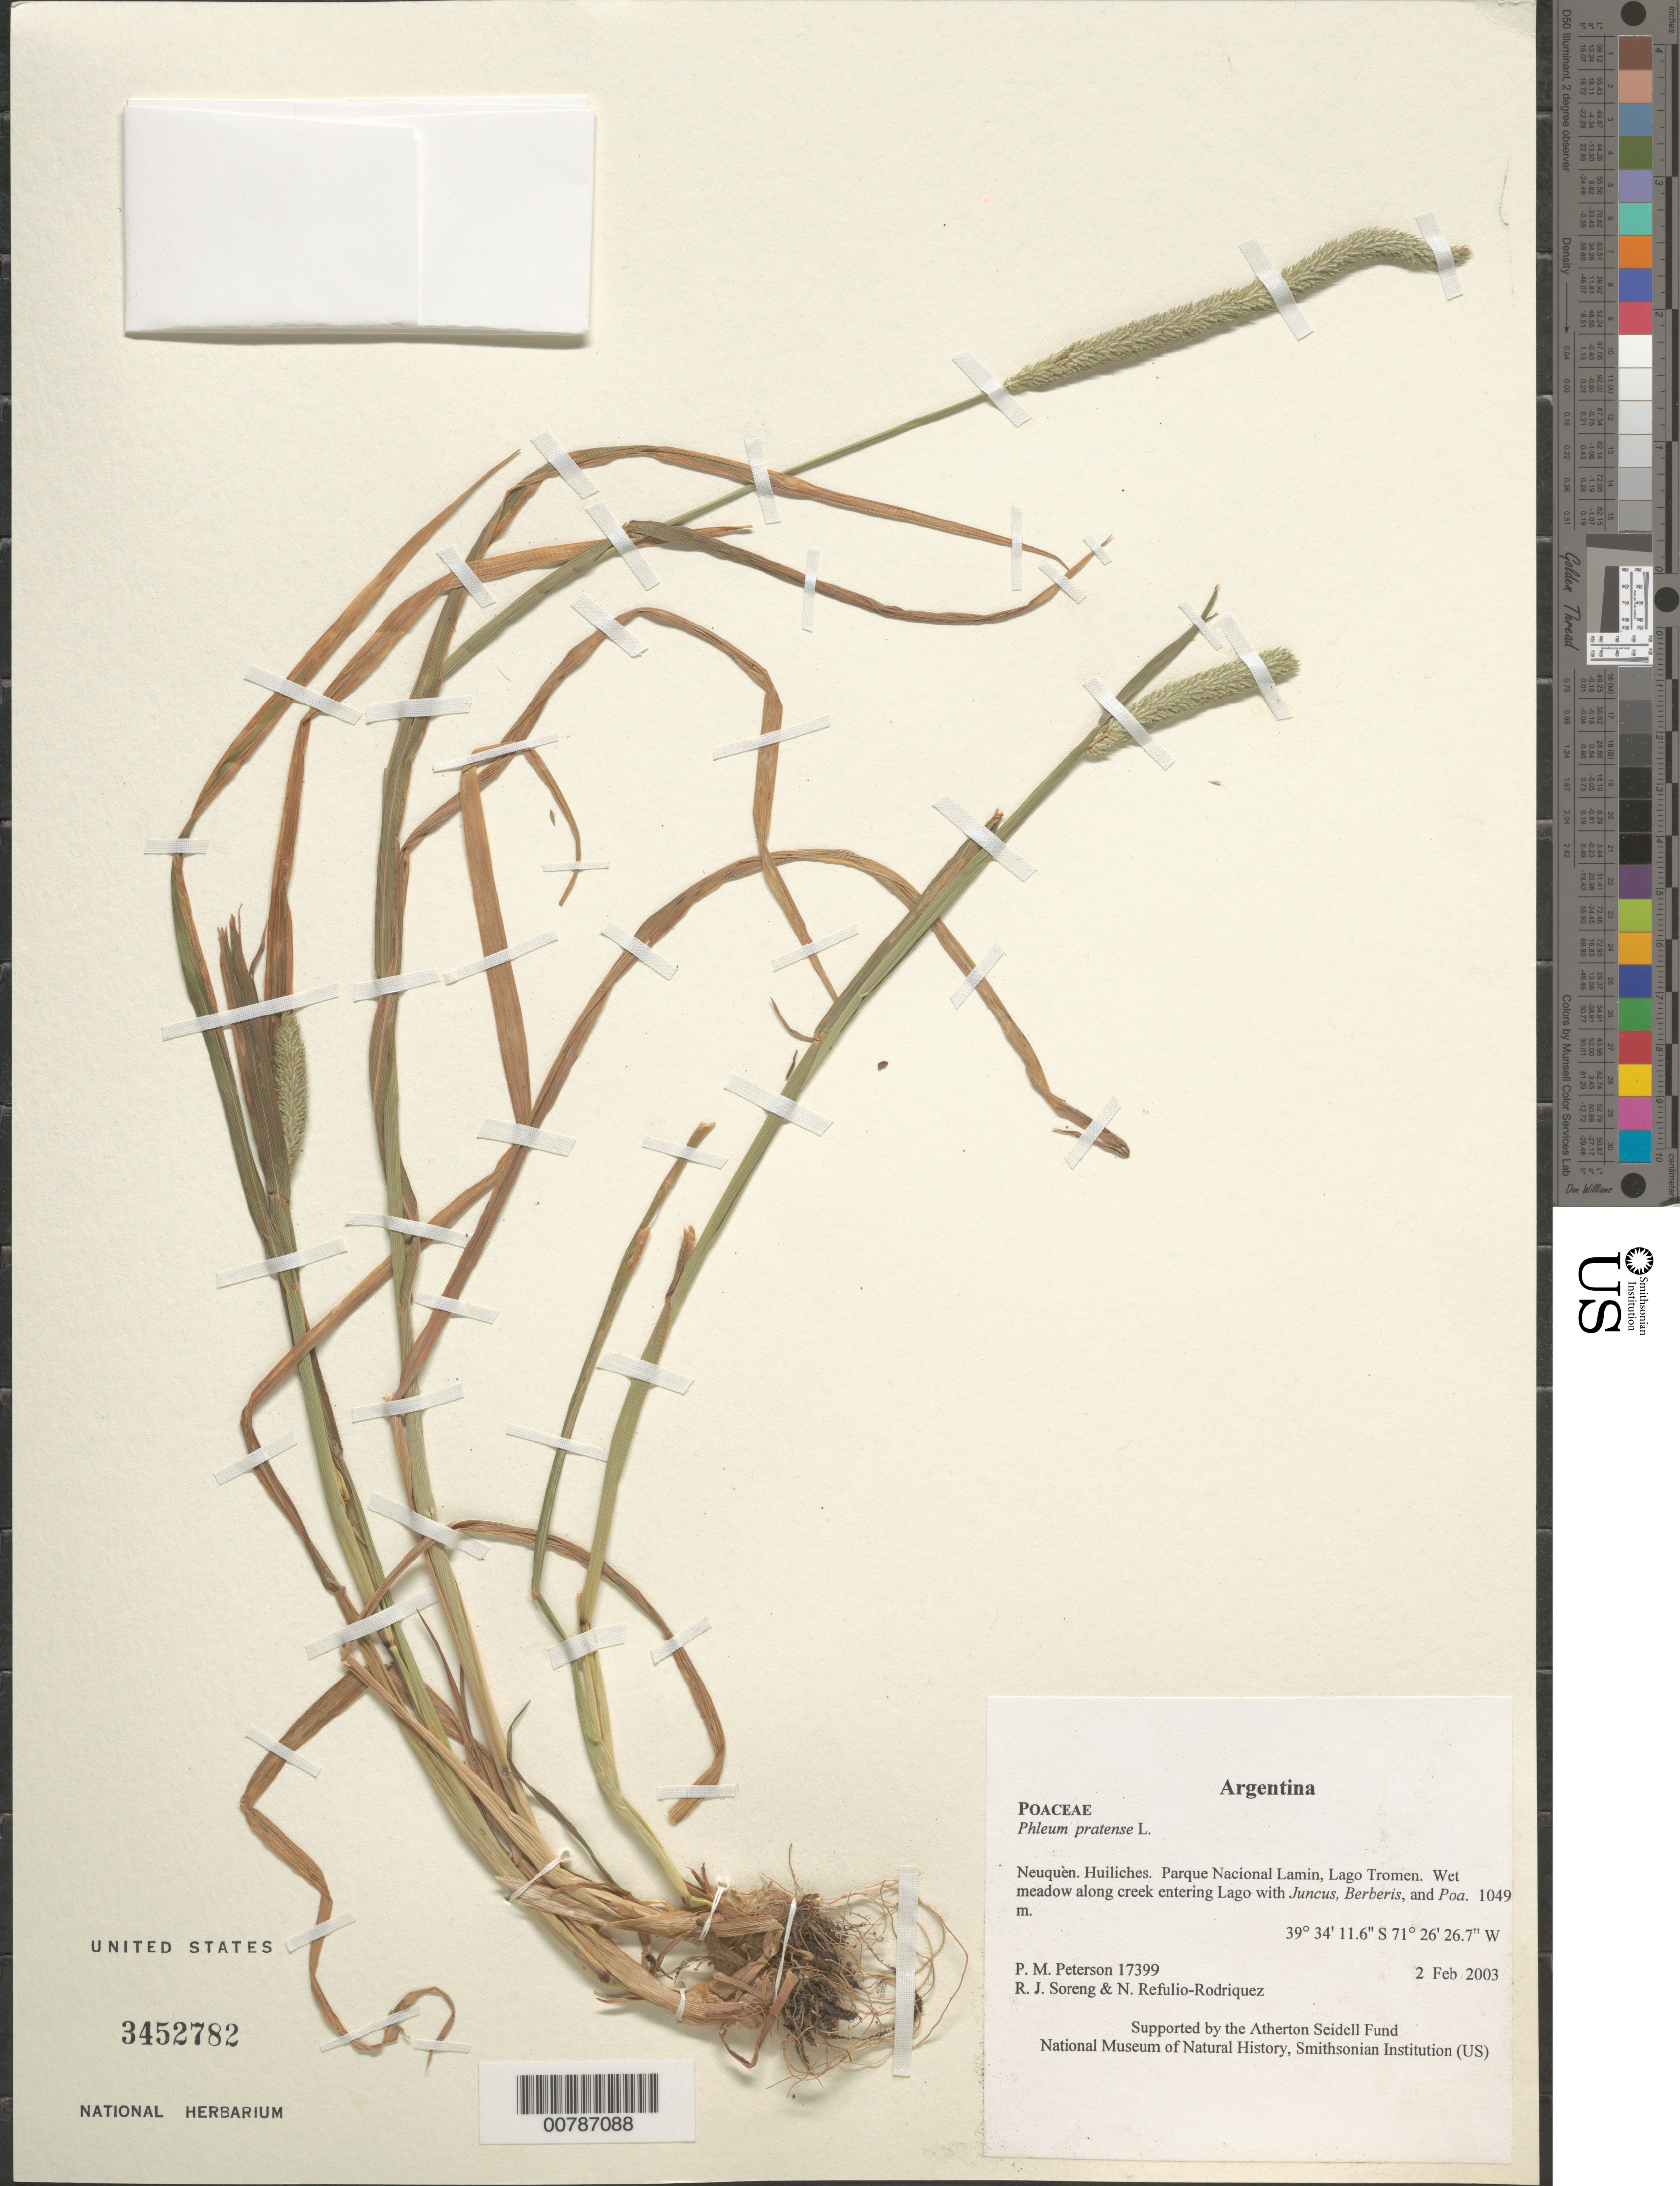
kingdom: Plantae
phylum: Tracheophyta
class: Liliopsida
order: Poales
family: Poaceae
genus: Phleum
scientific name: Phleum pratense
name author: L.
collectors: P. M. Peterson, R. J. Soreng & N. Refulio-Rodríguez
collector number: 17399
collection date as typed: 02 Feb 2003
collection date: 2003-02-02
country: Argentina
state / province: Neuquen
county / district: Huiliches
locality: Parque Nacional Lamin, Lago Tromen. Wet meadow along creek entering Lago with Juncus, Berberis, and Poa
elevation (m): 1049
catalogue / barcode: US 3452782